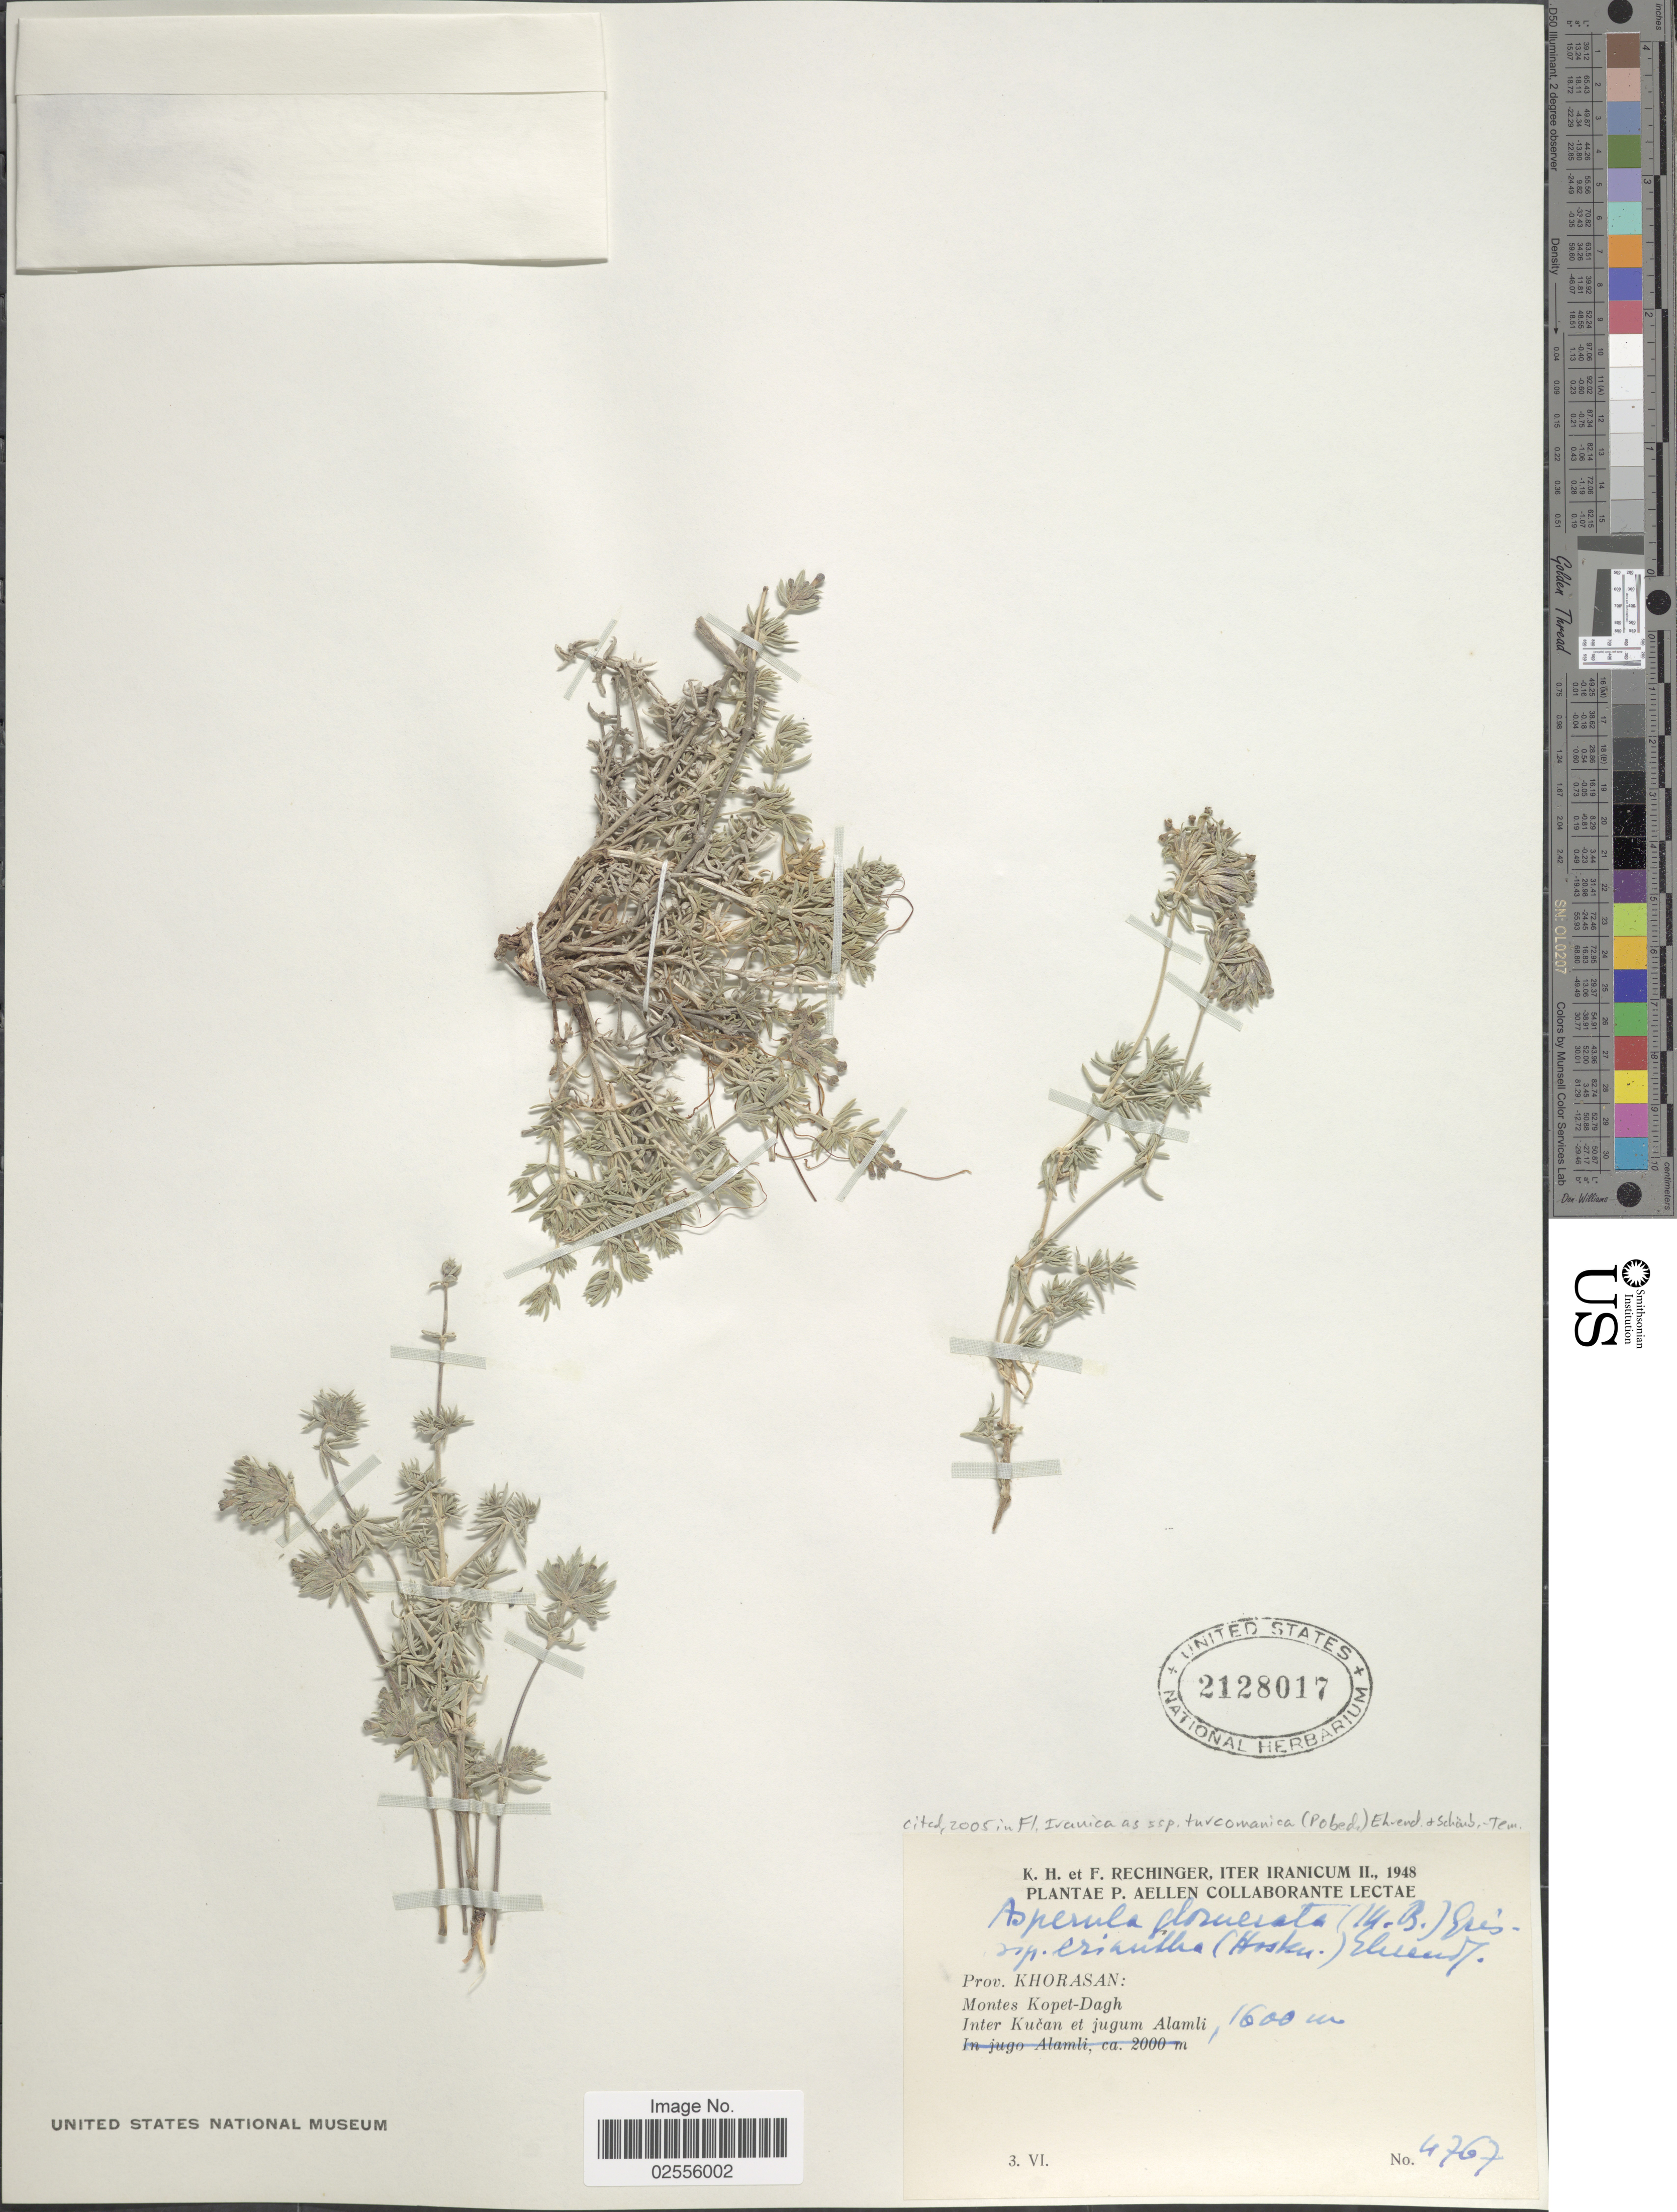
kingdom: Plantae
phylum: Tracheophyta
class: Magnoliopsida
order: Gentianales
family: Rubiaceae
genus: Asperula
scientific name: Asperula glomerata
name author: (M. Bieb.) Griseb.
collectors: P. Aellen, K. H. Rechinger & F. Rechinger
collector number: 4767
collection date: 1948-06-03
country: Iran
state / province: Khorasan [obsolete]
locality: Iter Iranicum, Prov. Khorasan: Montes Kopet-Dagh, Inter Kucan et jugum Alamli.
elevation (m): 1600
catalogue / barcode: US 2128017